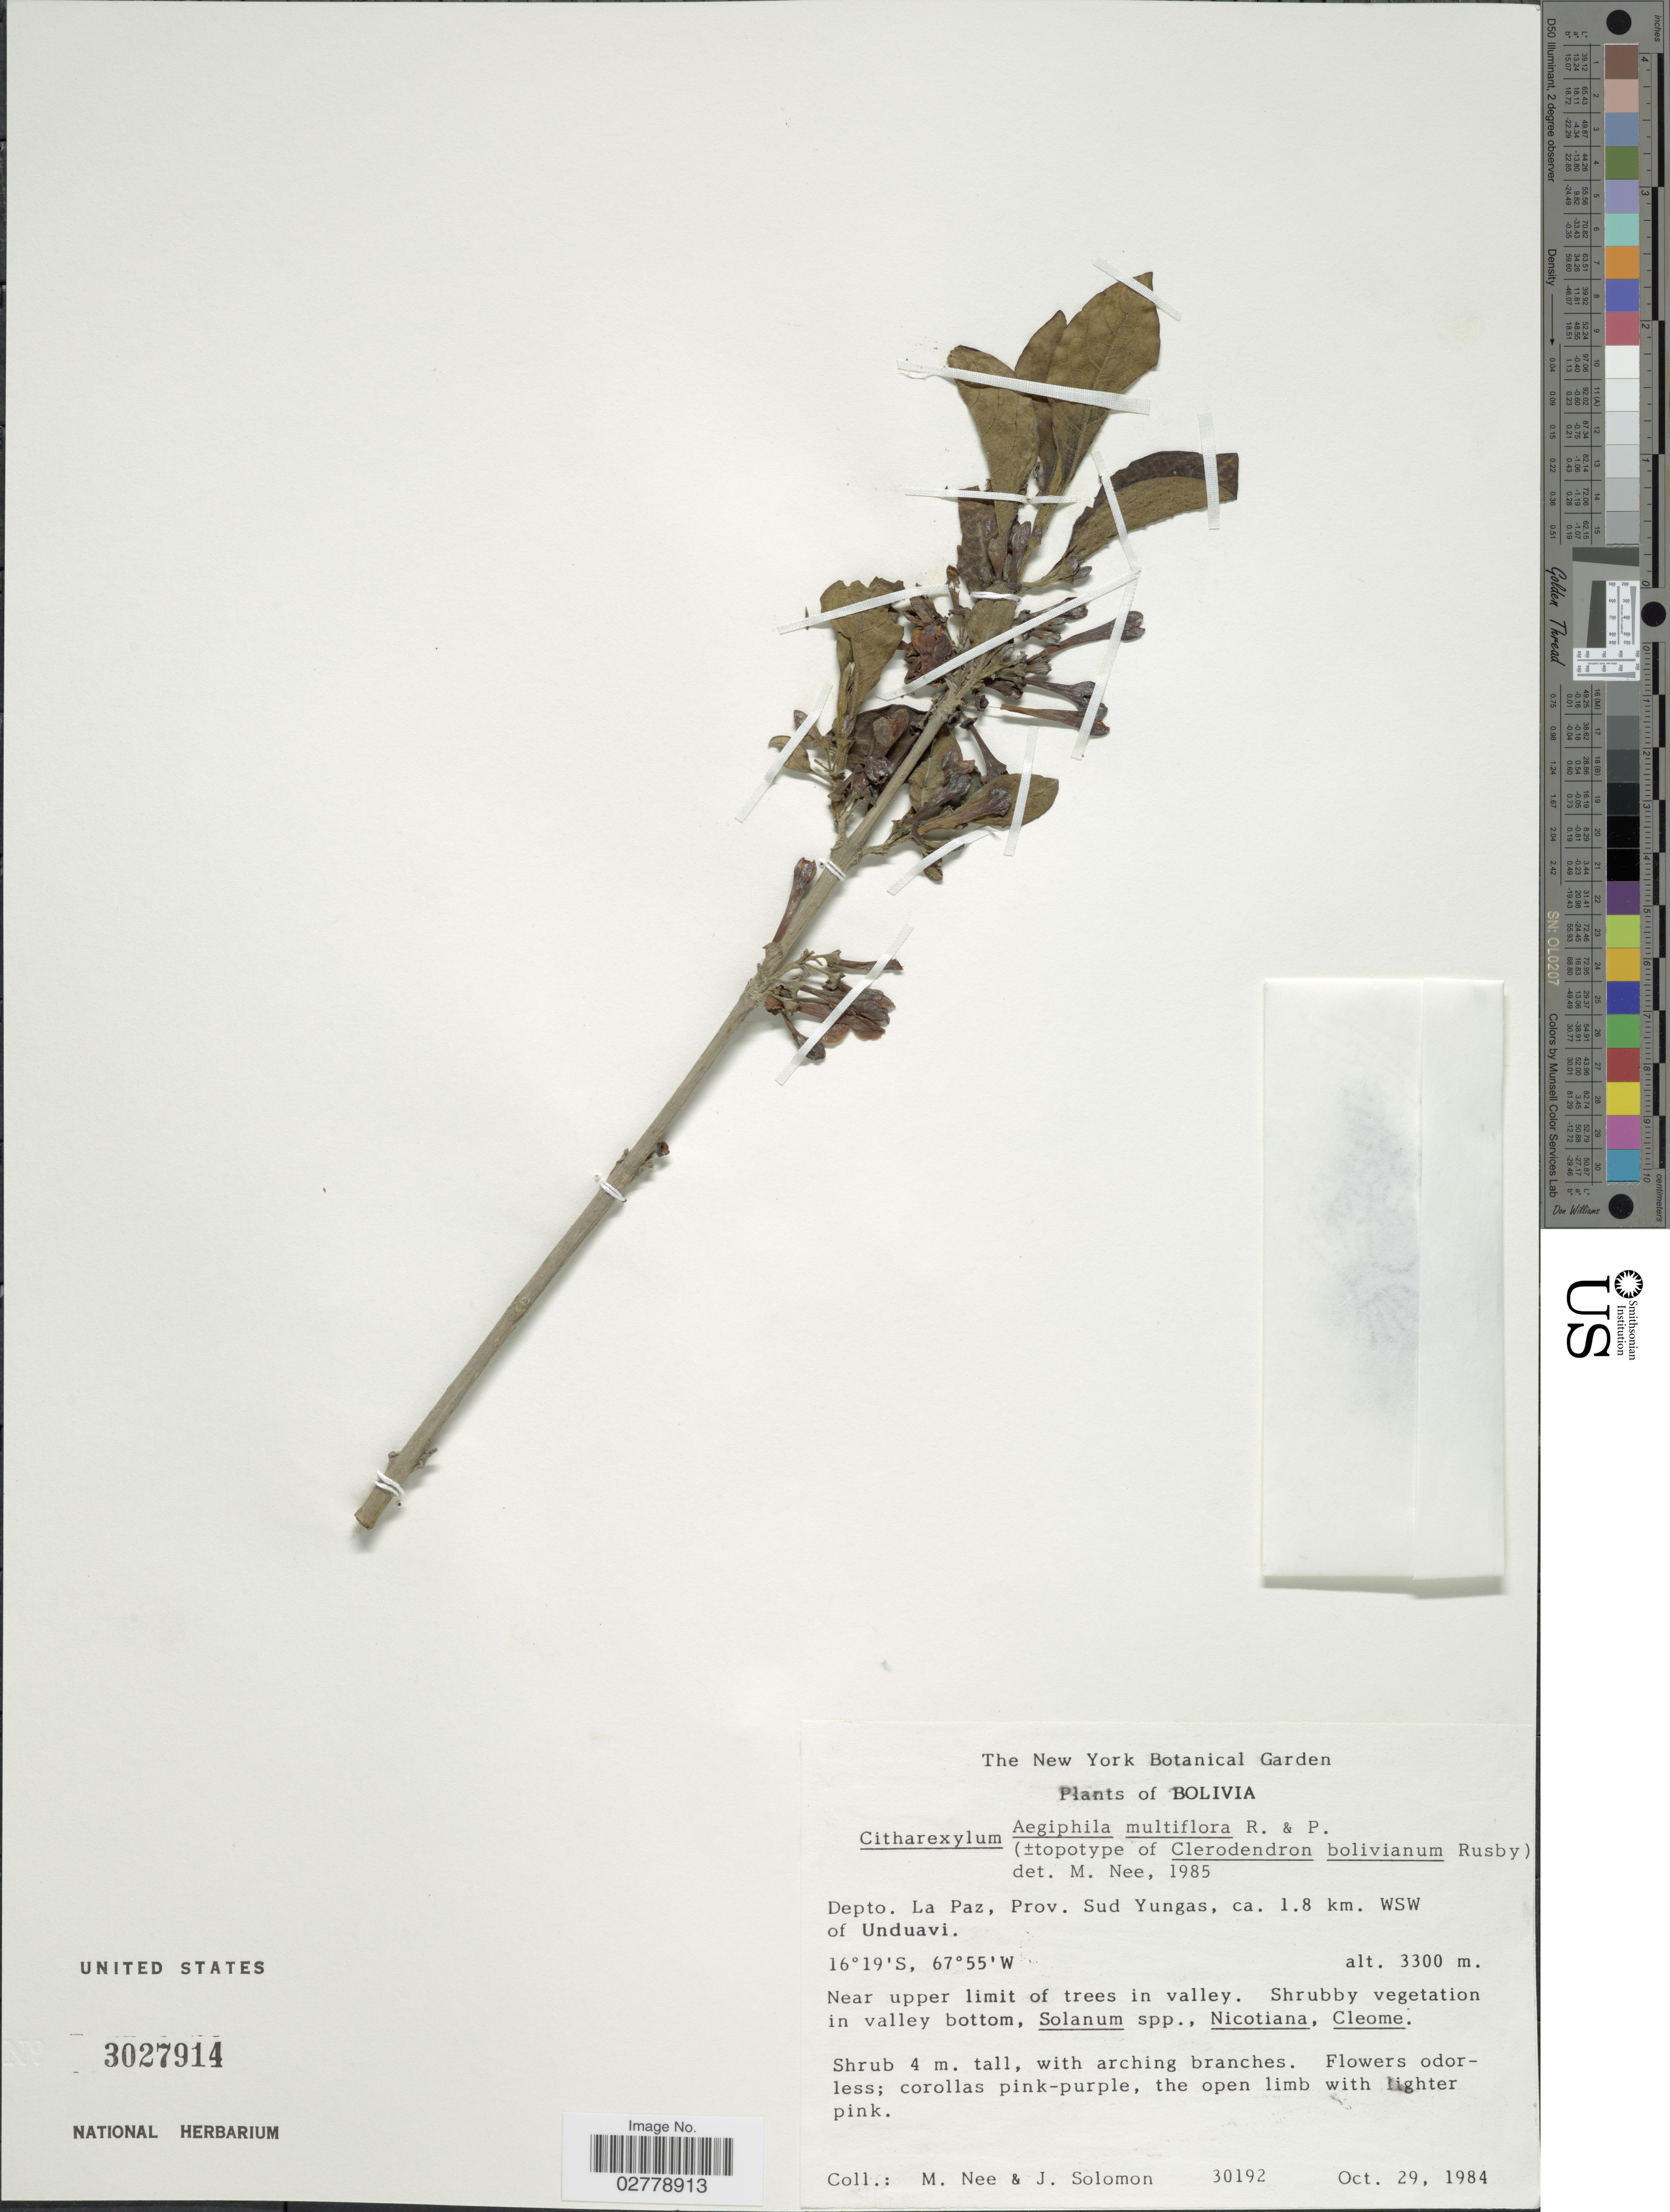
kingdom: Plantae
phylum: Tracheophyta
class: Magnoliopsida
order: Lamiales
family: Lamiaceae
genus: Aegiphila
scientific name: Aegiphila multiflora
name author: Ruiz & Pav.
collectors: M. Nee & J. Solomon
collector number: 30192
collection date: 1984-10-29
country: Bolivia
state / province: La Paz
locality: Prov. Sud Yungas, ca. 1.8 km. WSW of Unduavi.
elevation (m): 3300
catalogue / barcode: US 3027914